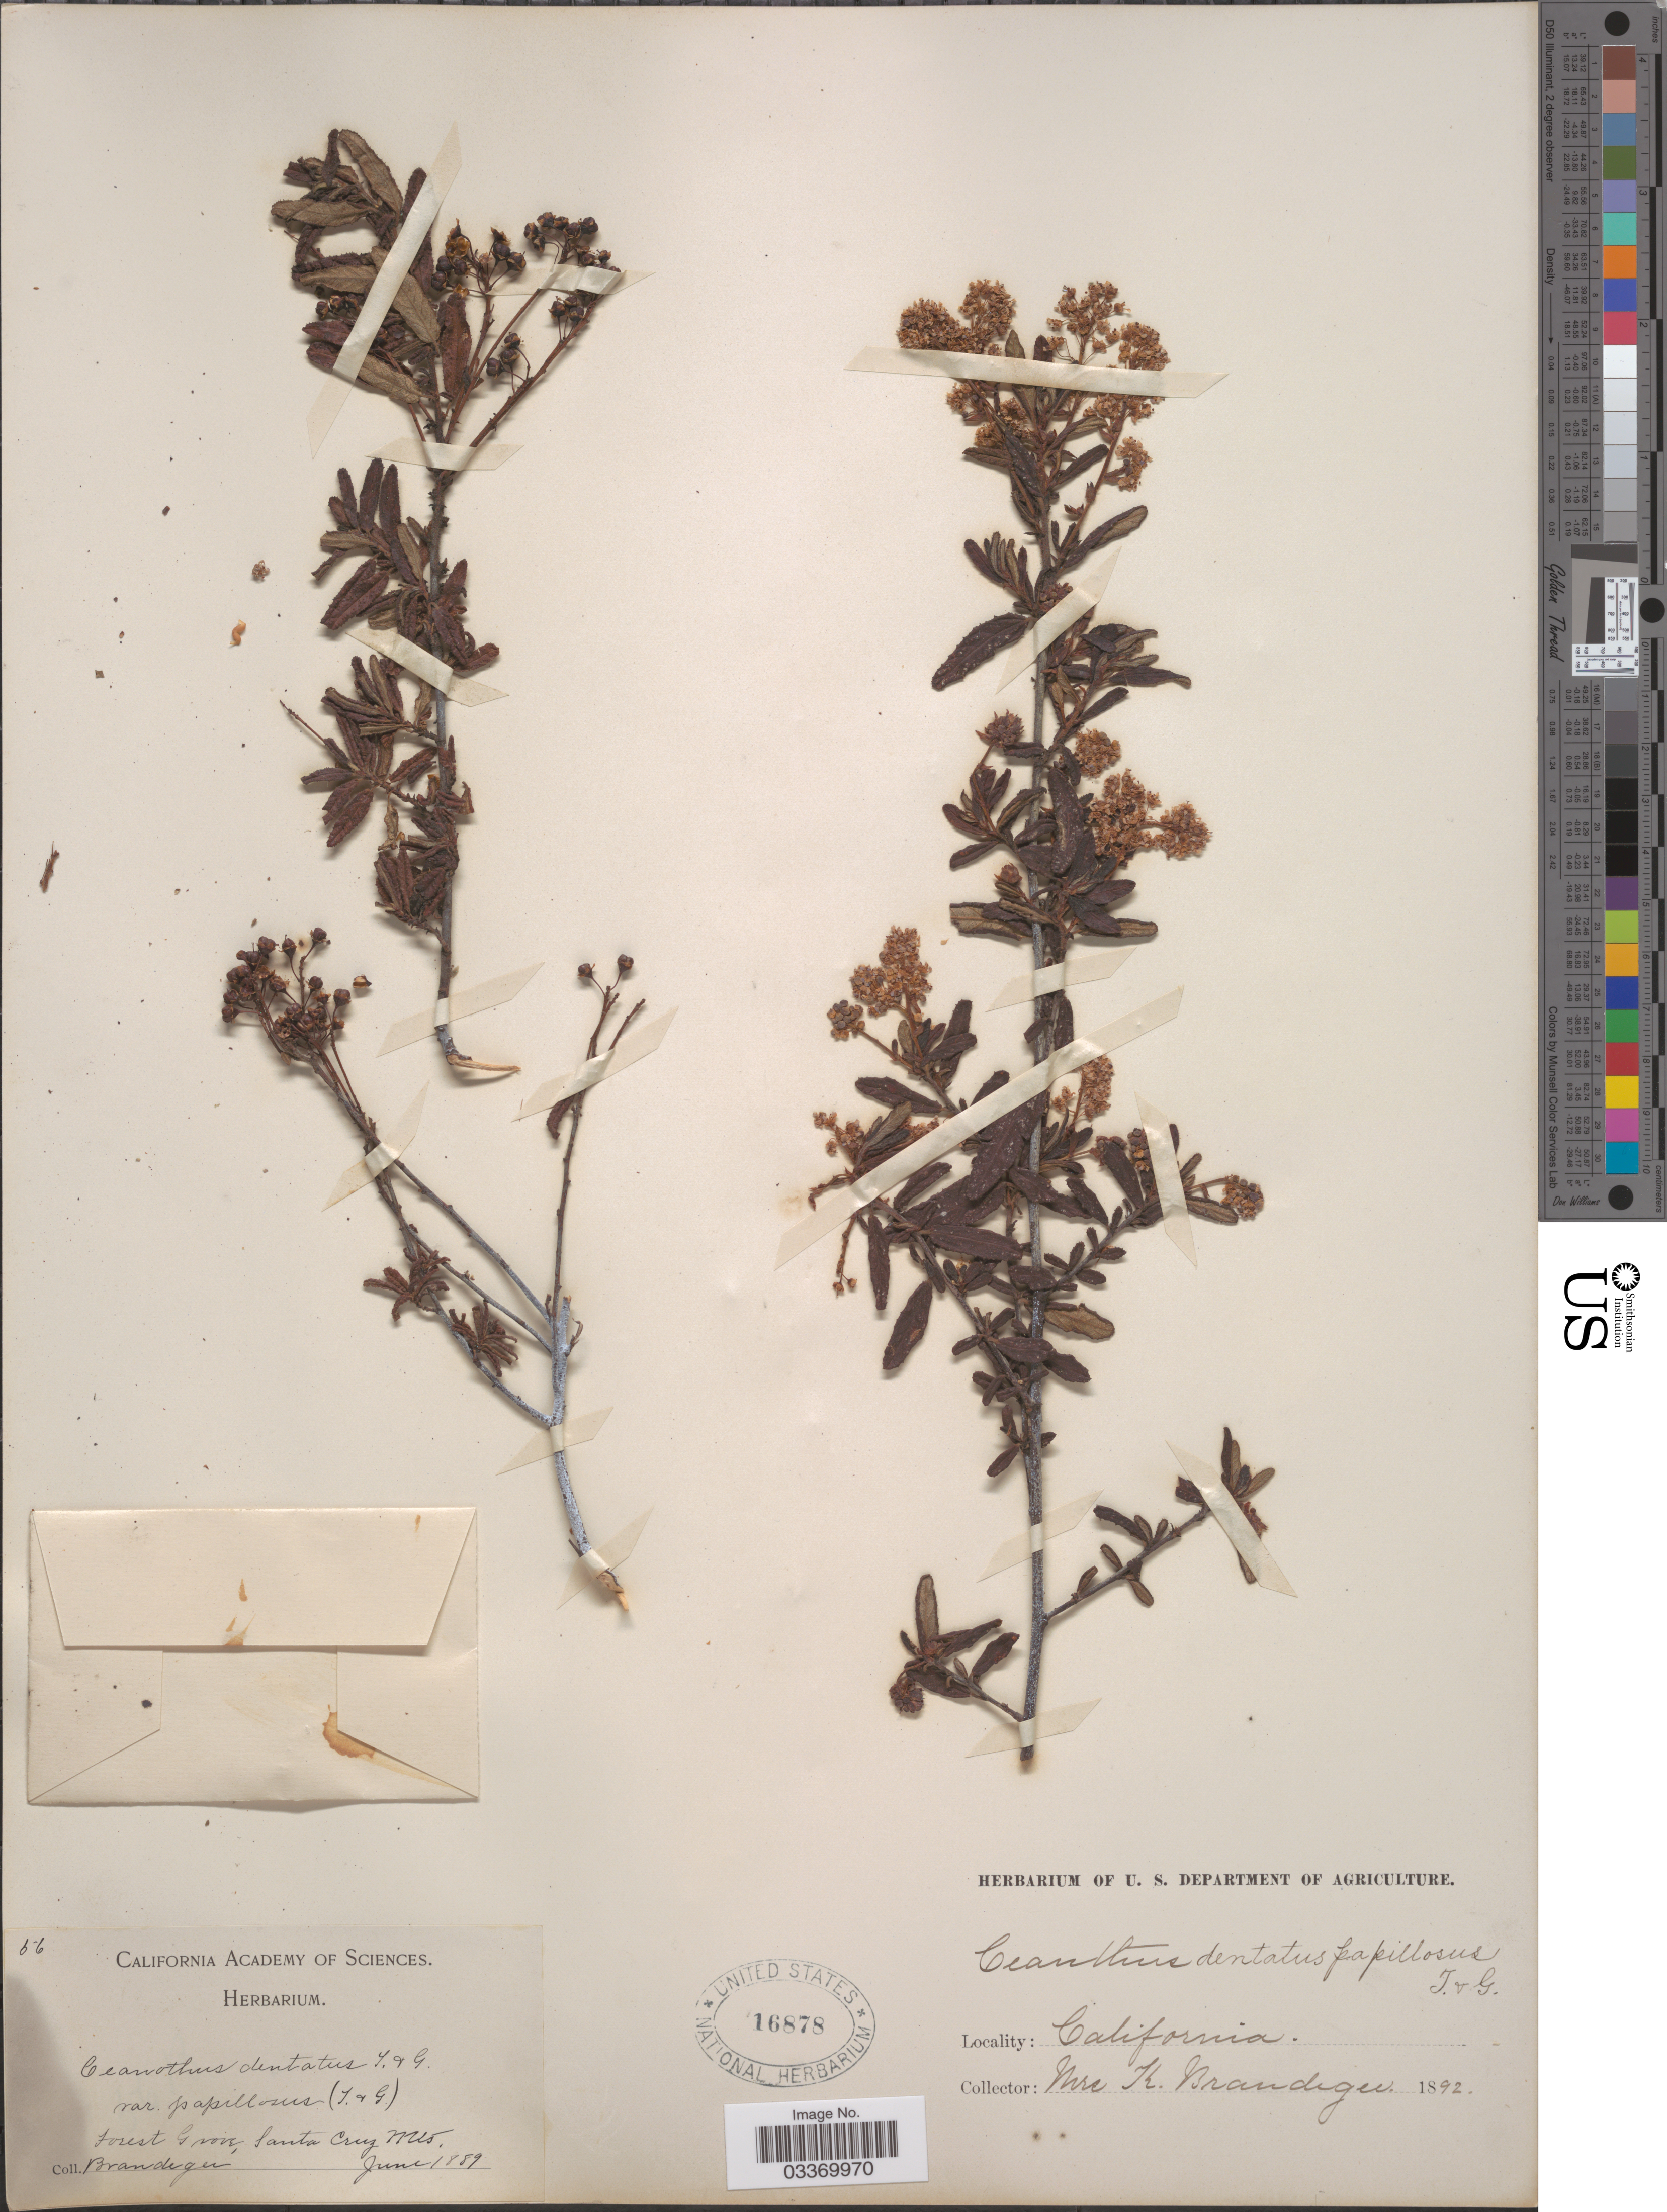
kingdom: Plantae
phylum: Tracheophyta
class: Magnoliopsida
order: Rosales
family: Rhamnaceae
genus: Ceanothus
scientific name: Ceanothus papillosus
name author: Torr. & A. Gray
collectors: K. Brandegee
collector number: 56?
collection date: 1892/1892-06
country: United States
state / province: California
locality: Forest Grove, Santa Cruz Mts.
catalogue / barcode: US 16878